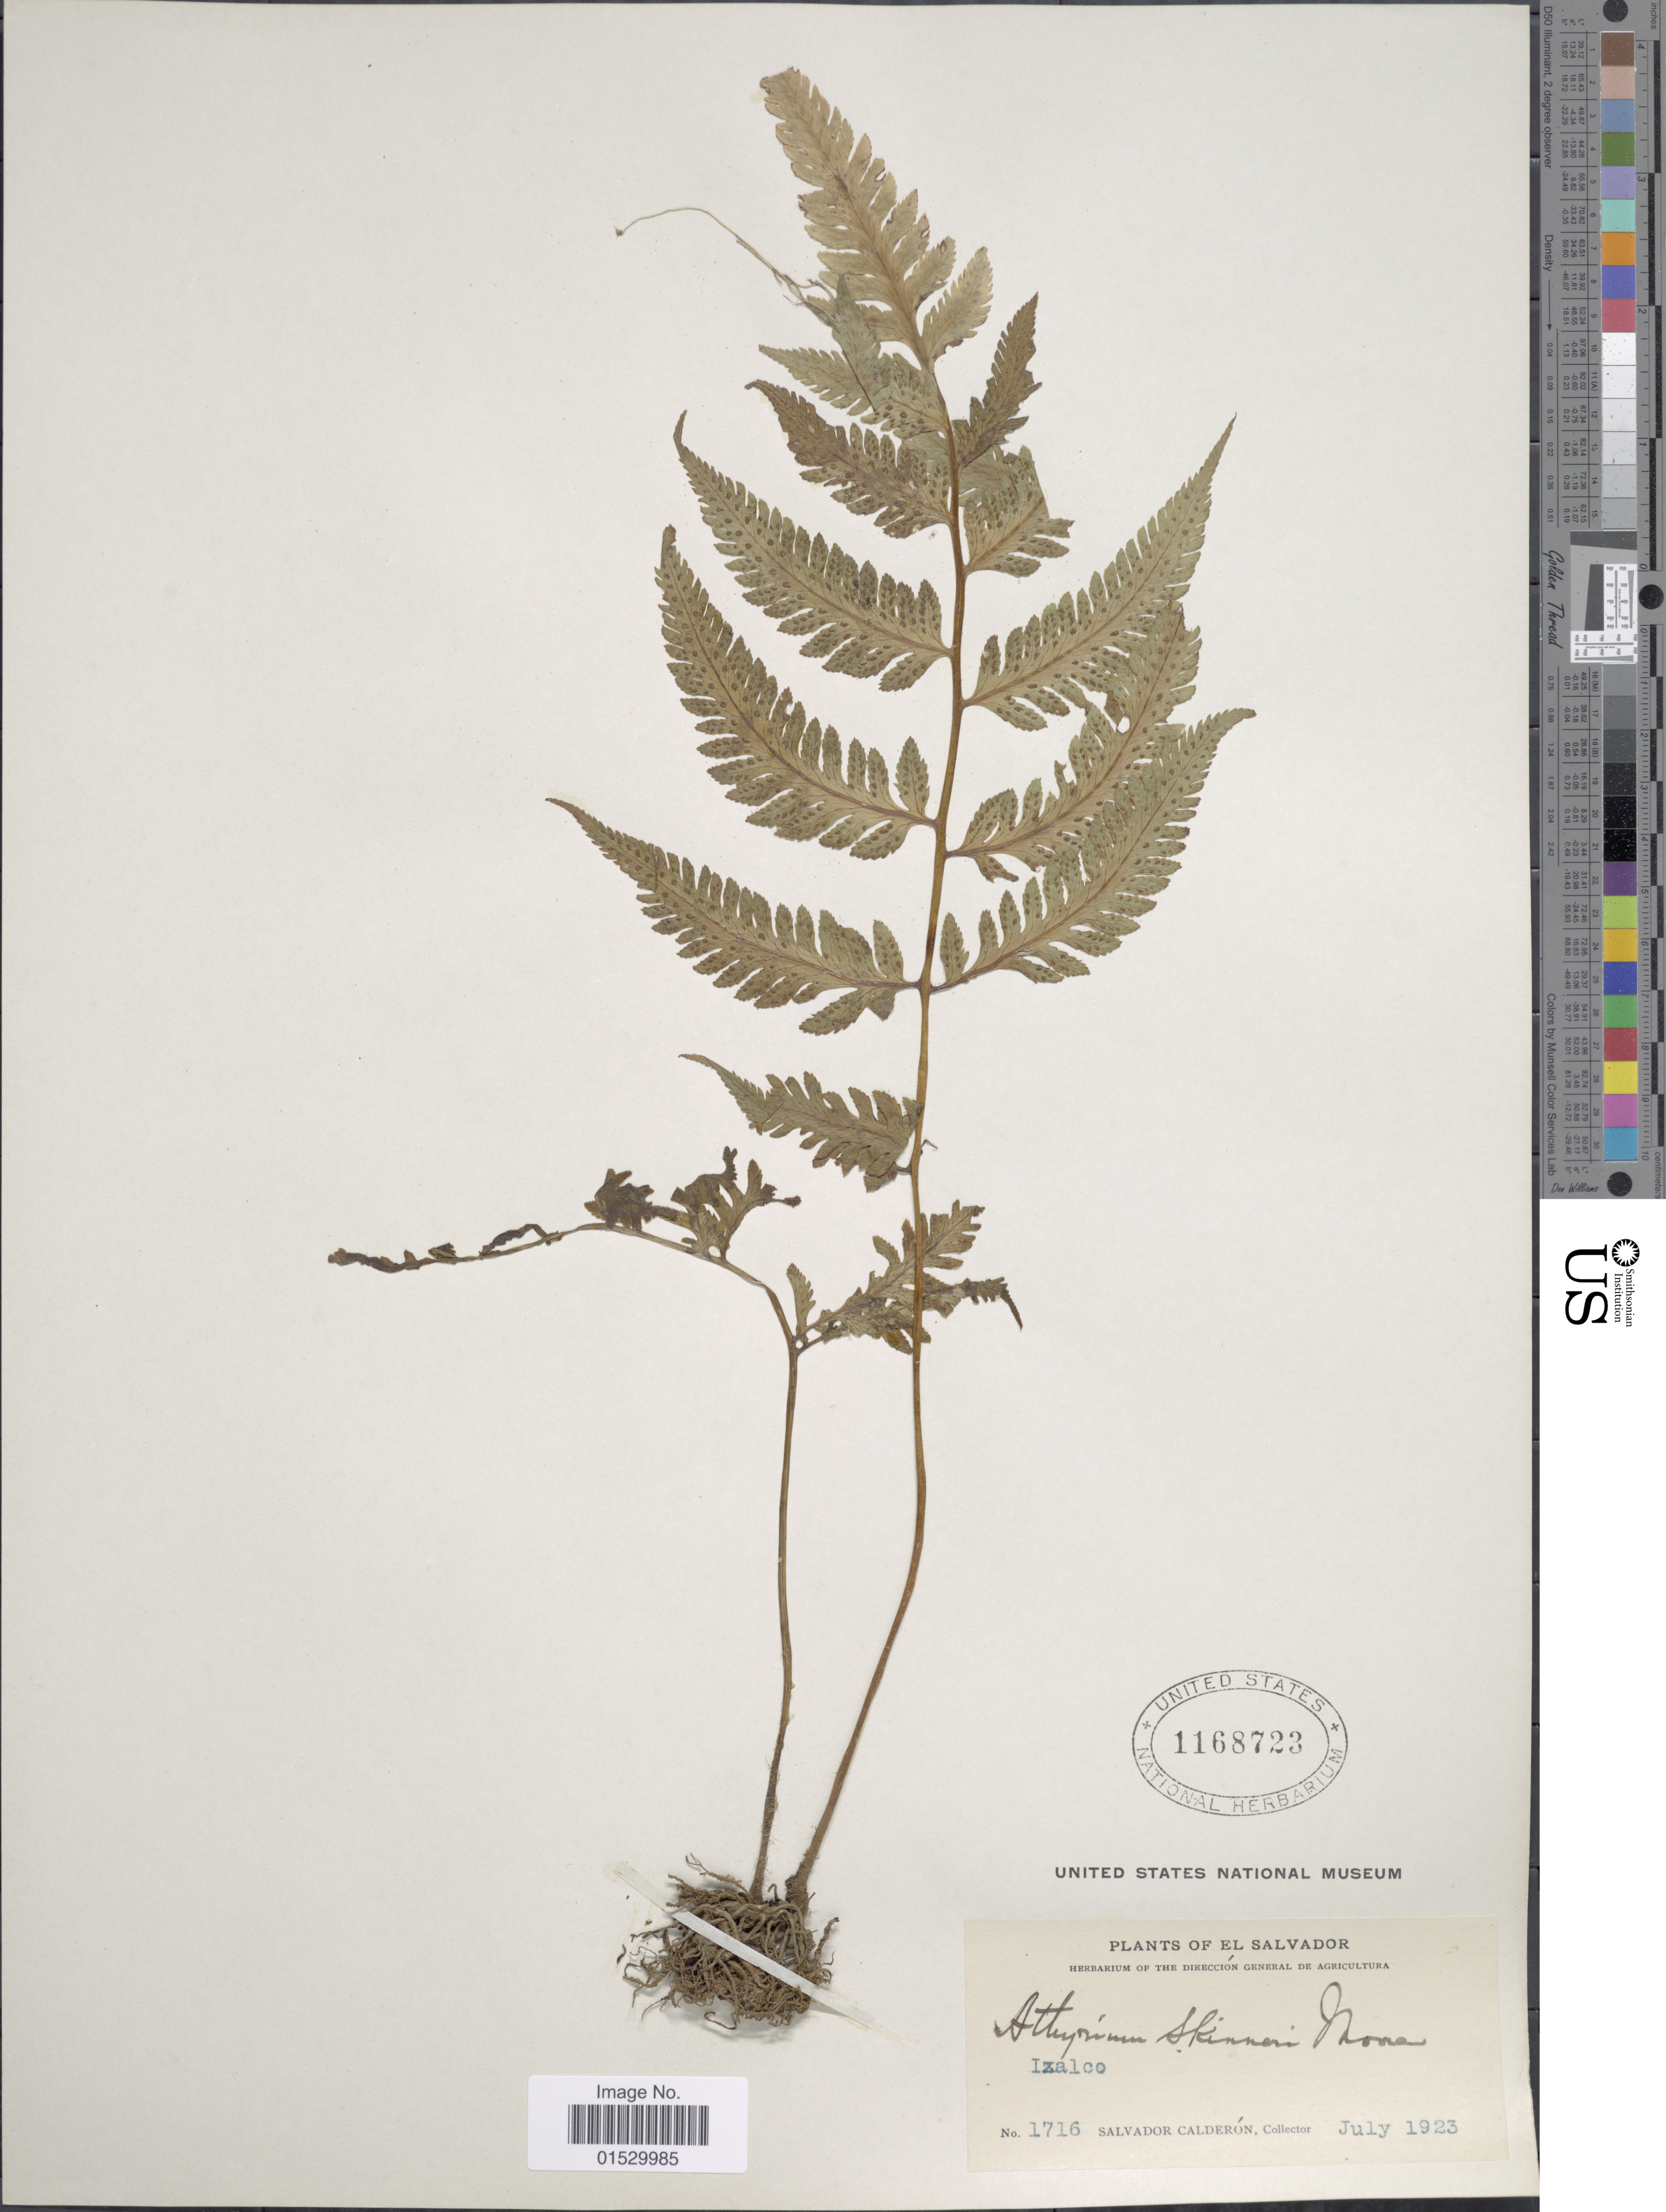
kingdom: Plantae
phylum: Tracheophyta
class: Polypodiopsida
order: Polypodiales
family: Athyriaceae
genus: Athyrium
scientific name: Athyrium skinneri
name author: (Baker) Diels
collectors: S. Calderón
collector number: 1716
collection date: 1923-07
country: El Salvador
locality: Izalco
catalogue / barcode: US 1168723